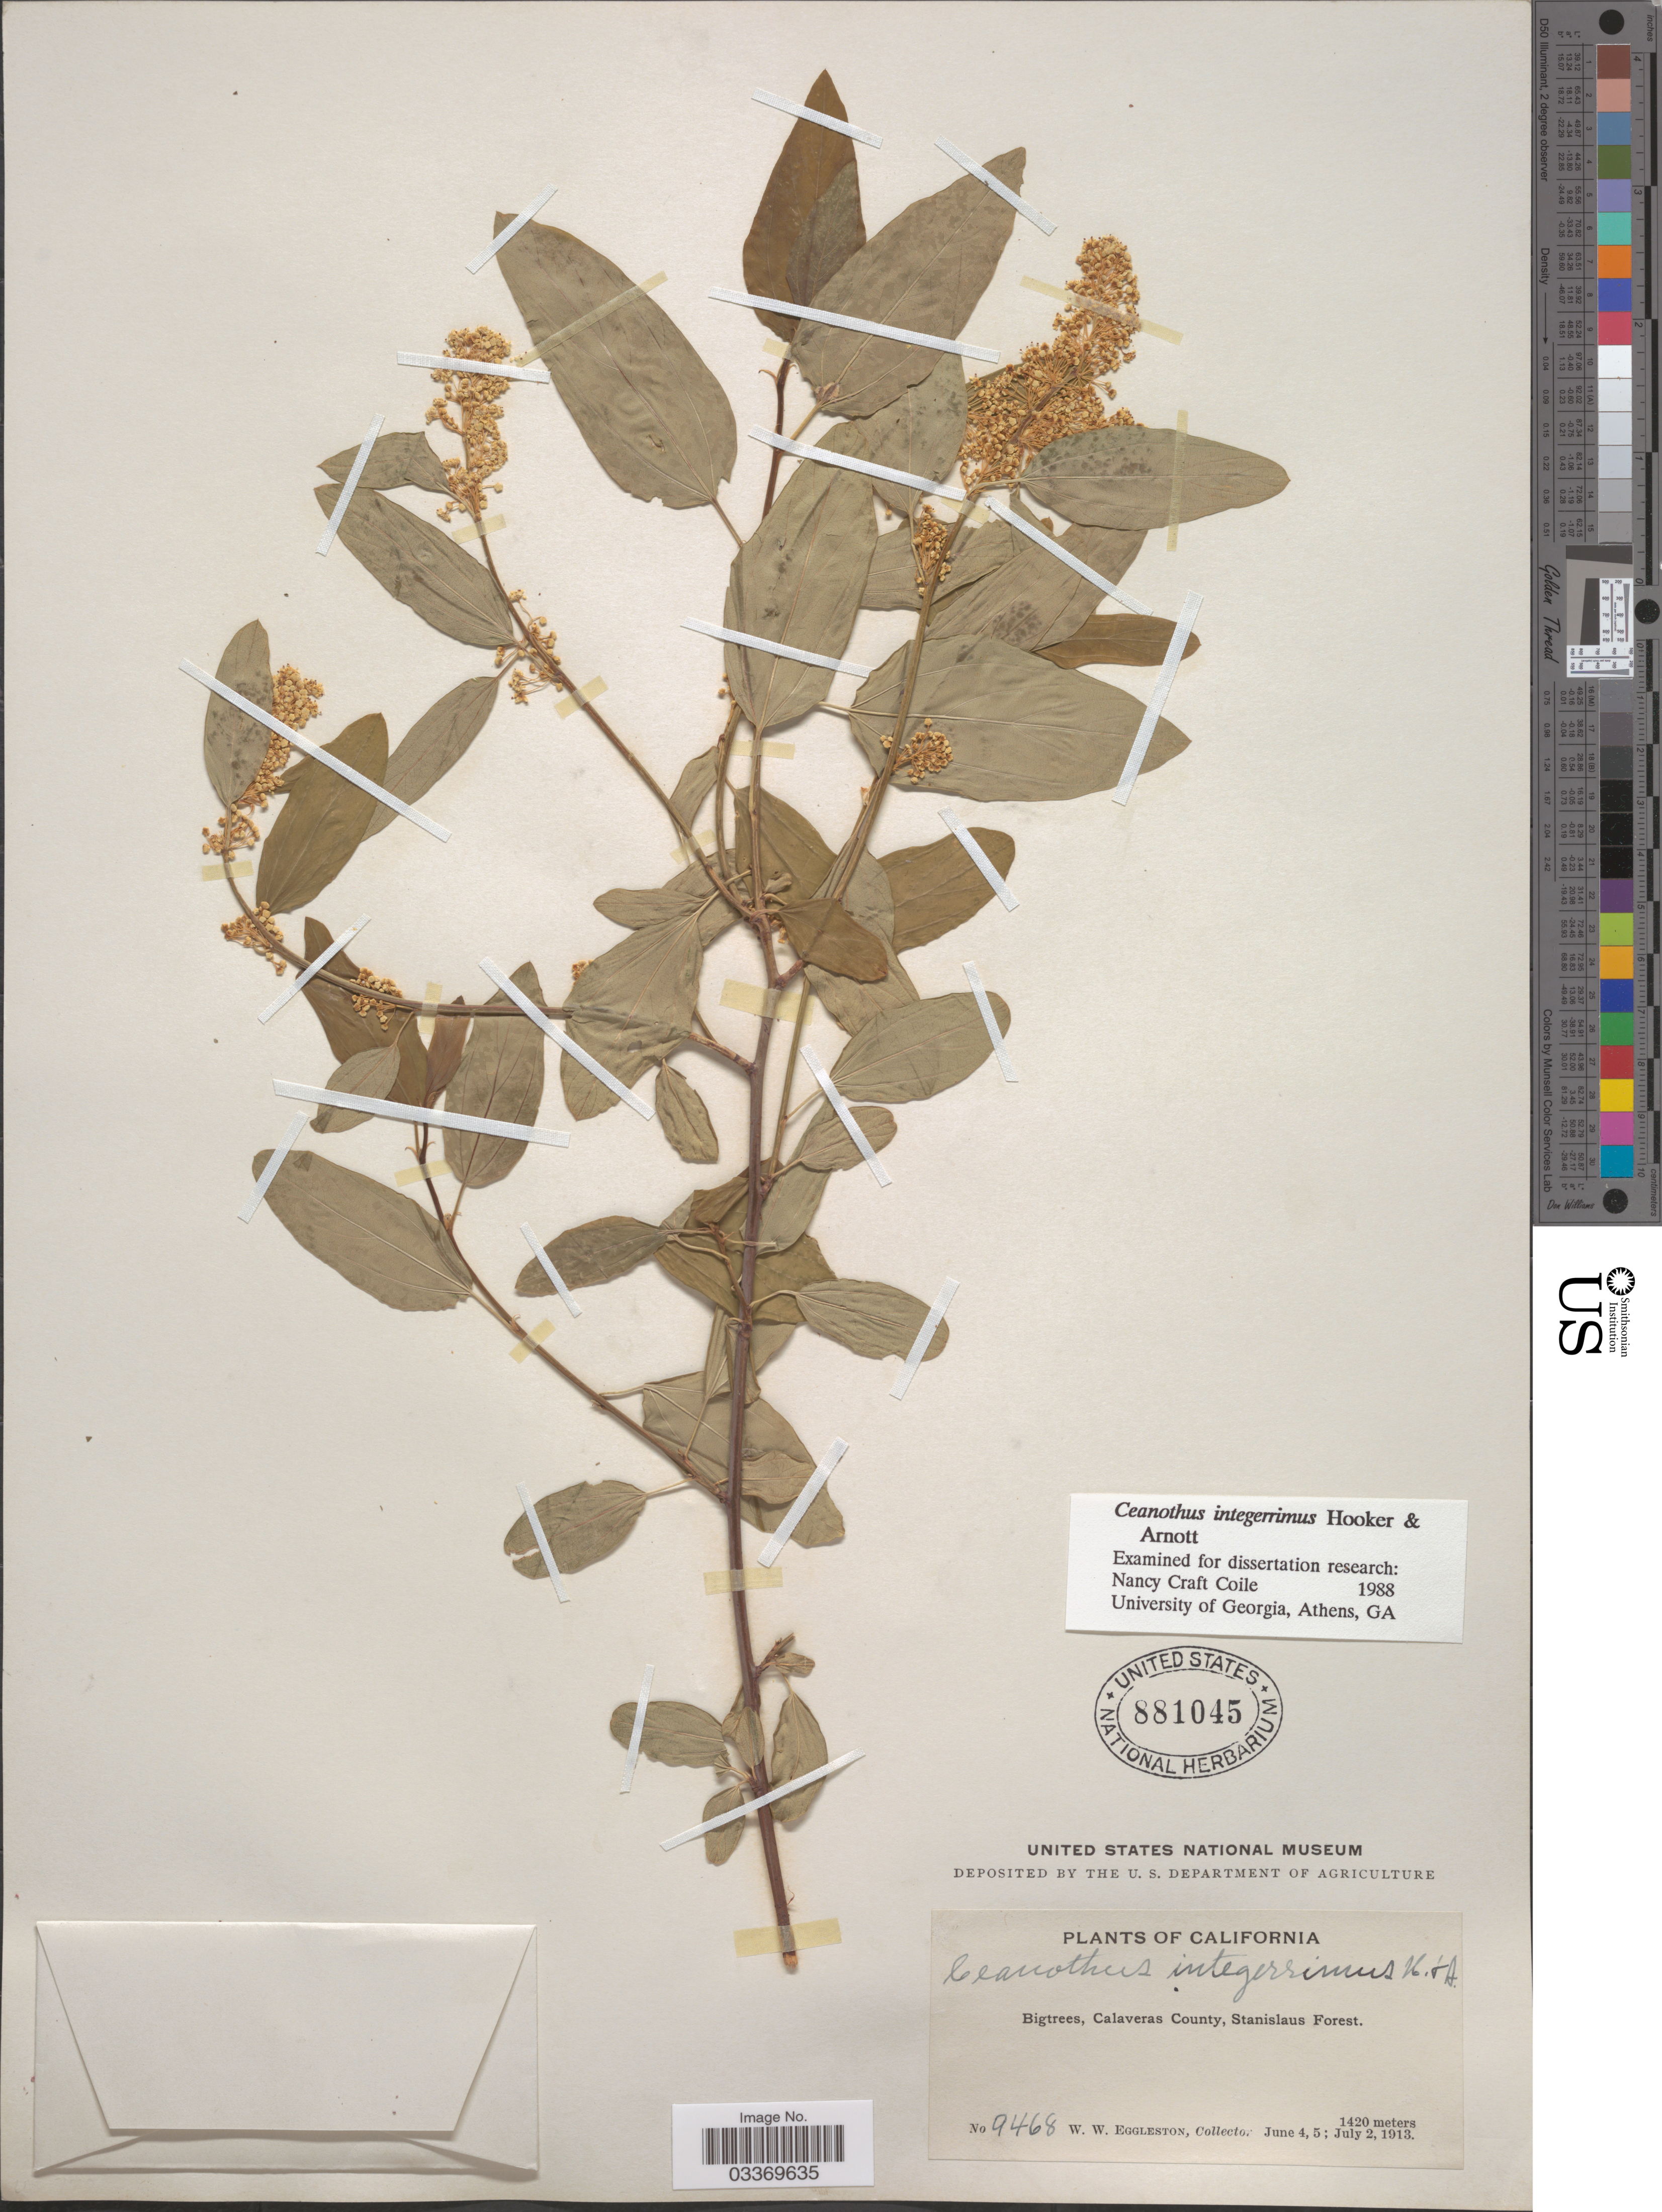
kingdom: Plantae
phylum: Tracheophyta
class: Magnoliopsida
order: Rosales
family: Rhamnaceae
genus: Ceanothus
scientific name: Ceanothus integerrimus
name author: Hook. & Arn.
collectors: W. W. Eggleston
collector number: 9468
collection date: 1913-06-04/1913-07-02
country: United States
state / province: California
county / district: Calaveras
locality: Bigtrees, Calaveras County, Stanislaus Forest.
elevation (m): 1420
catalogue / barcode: US 881045